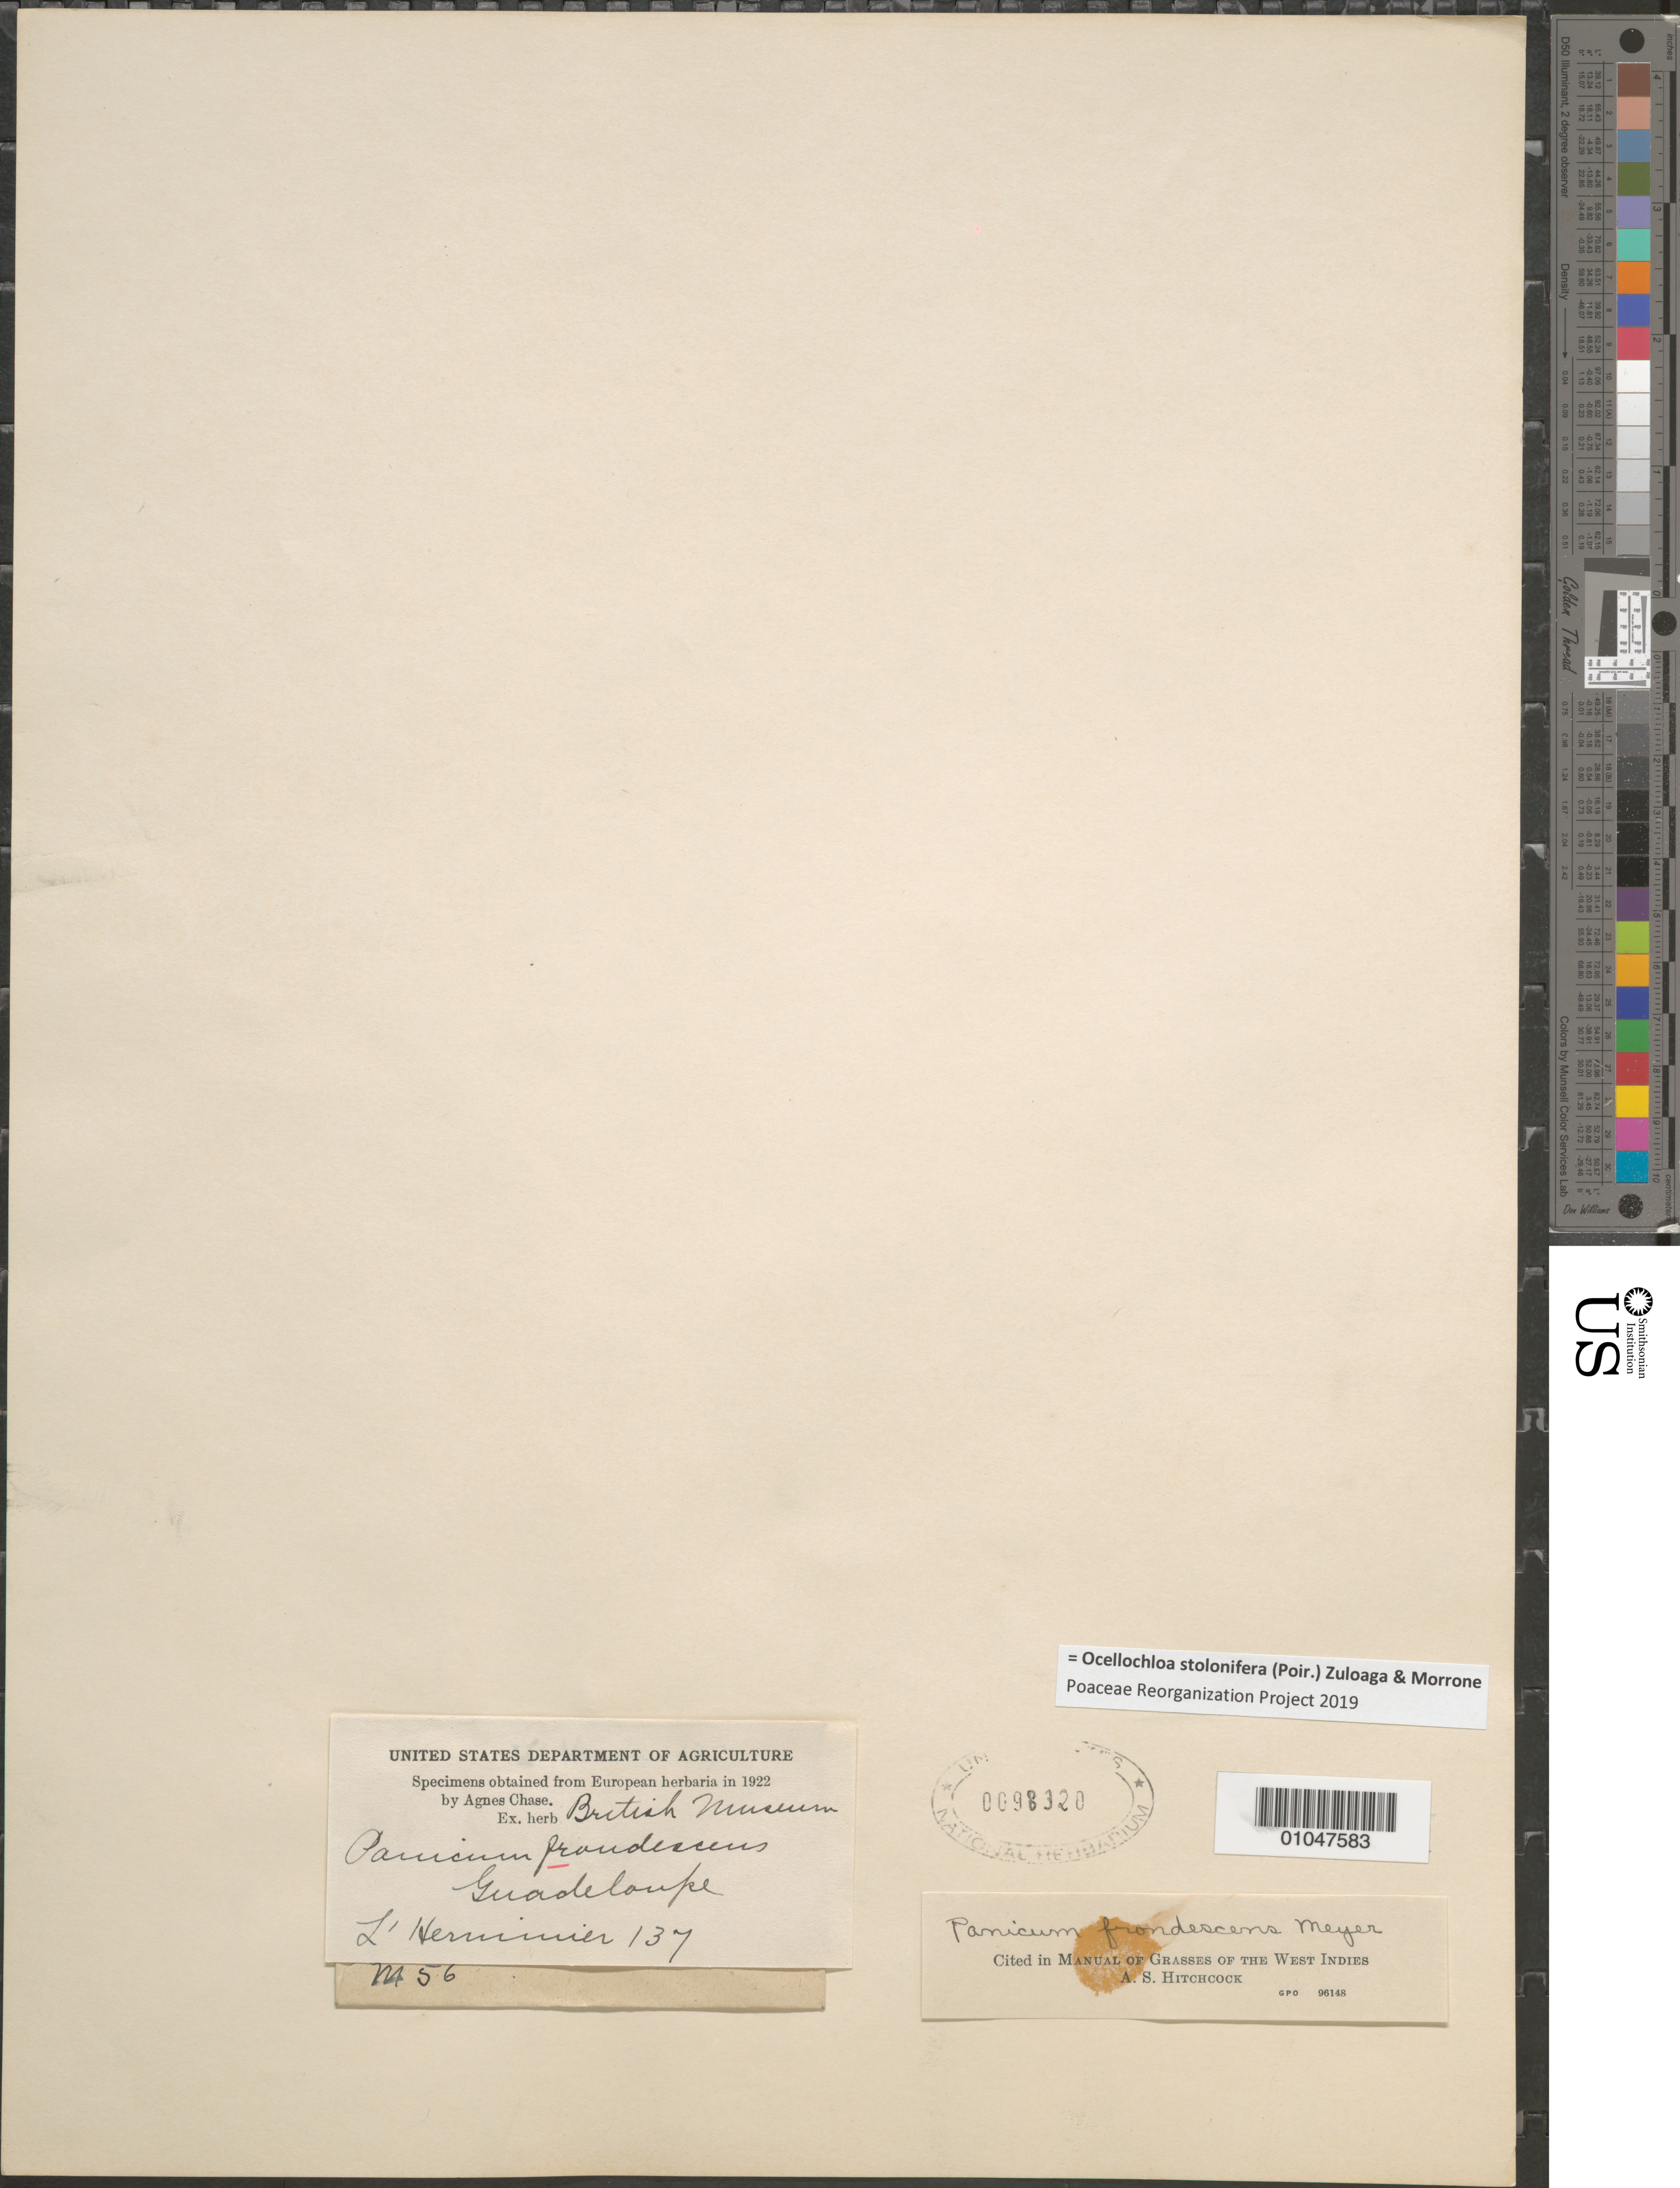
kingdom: Plantae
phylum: Tracheophyta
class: Liliopsida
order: Poales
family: Poaceae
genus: Panicum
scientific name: Panicum frondescens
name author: G. Mey.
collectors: F. L'Herminier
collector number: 137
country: Guadeloupe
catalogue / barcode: US 98320